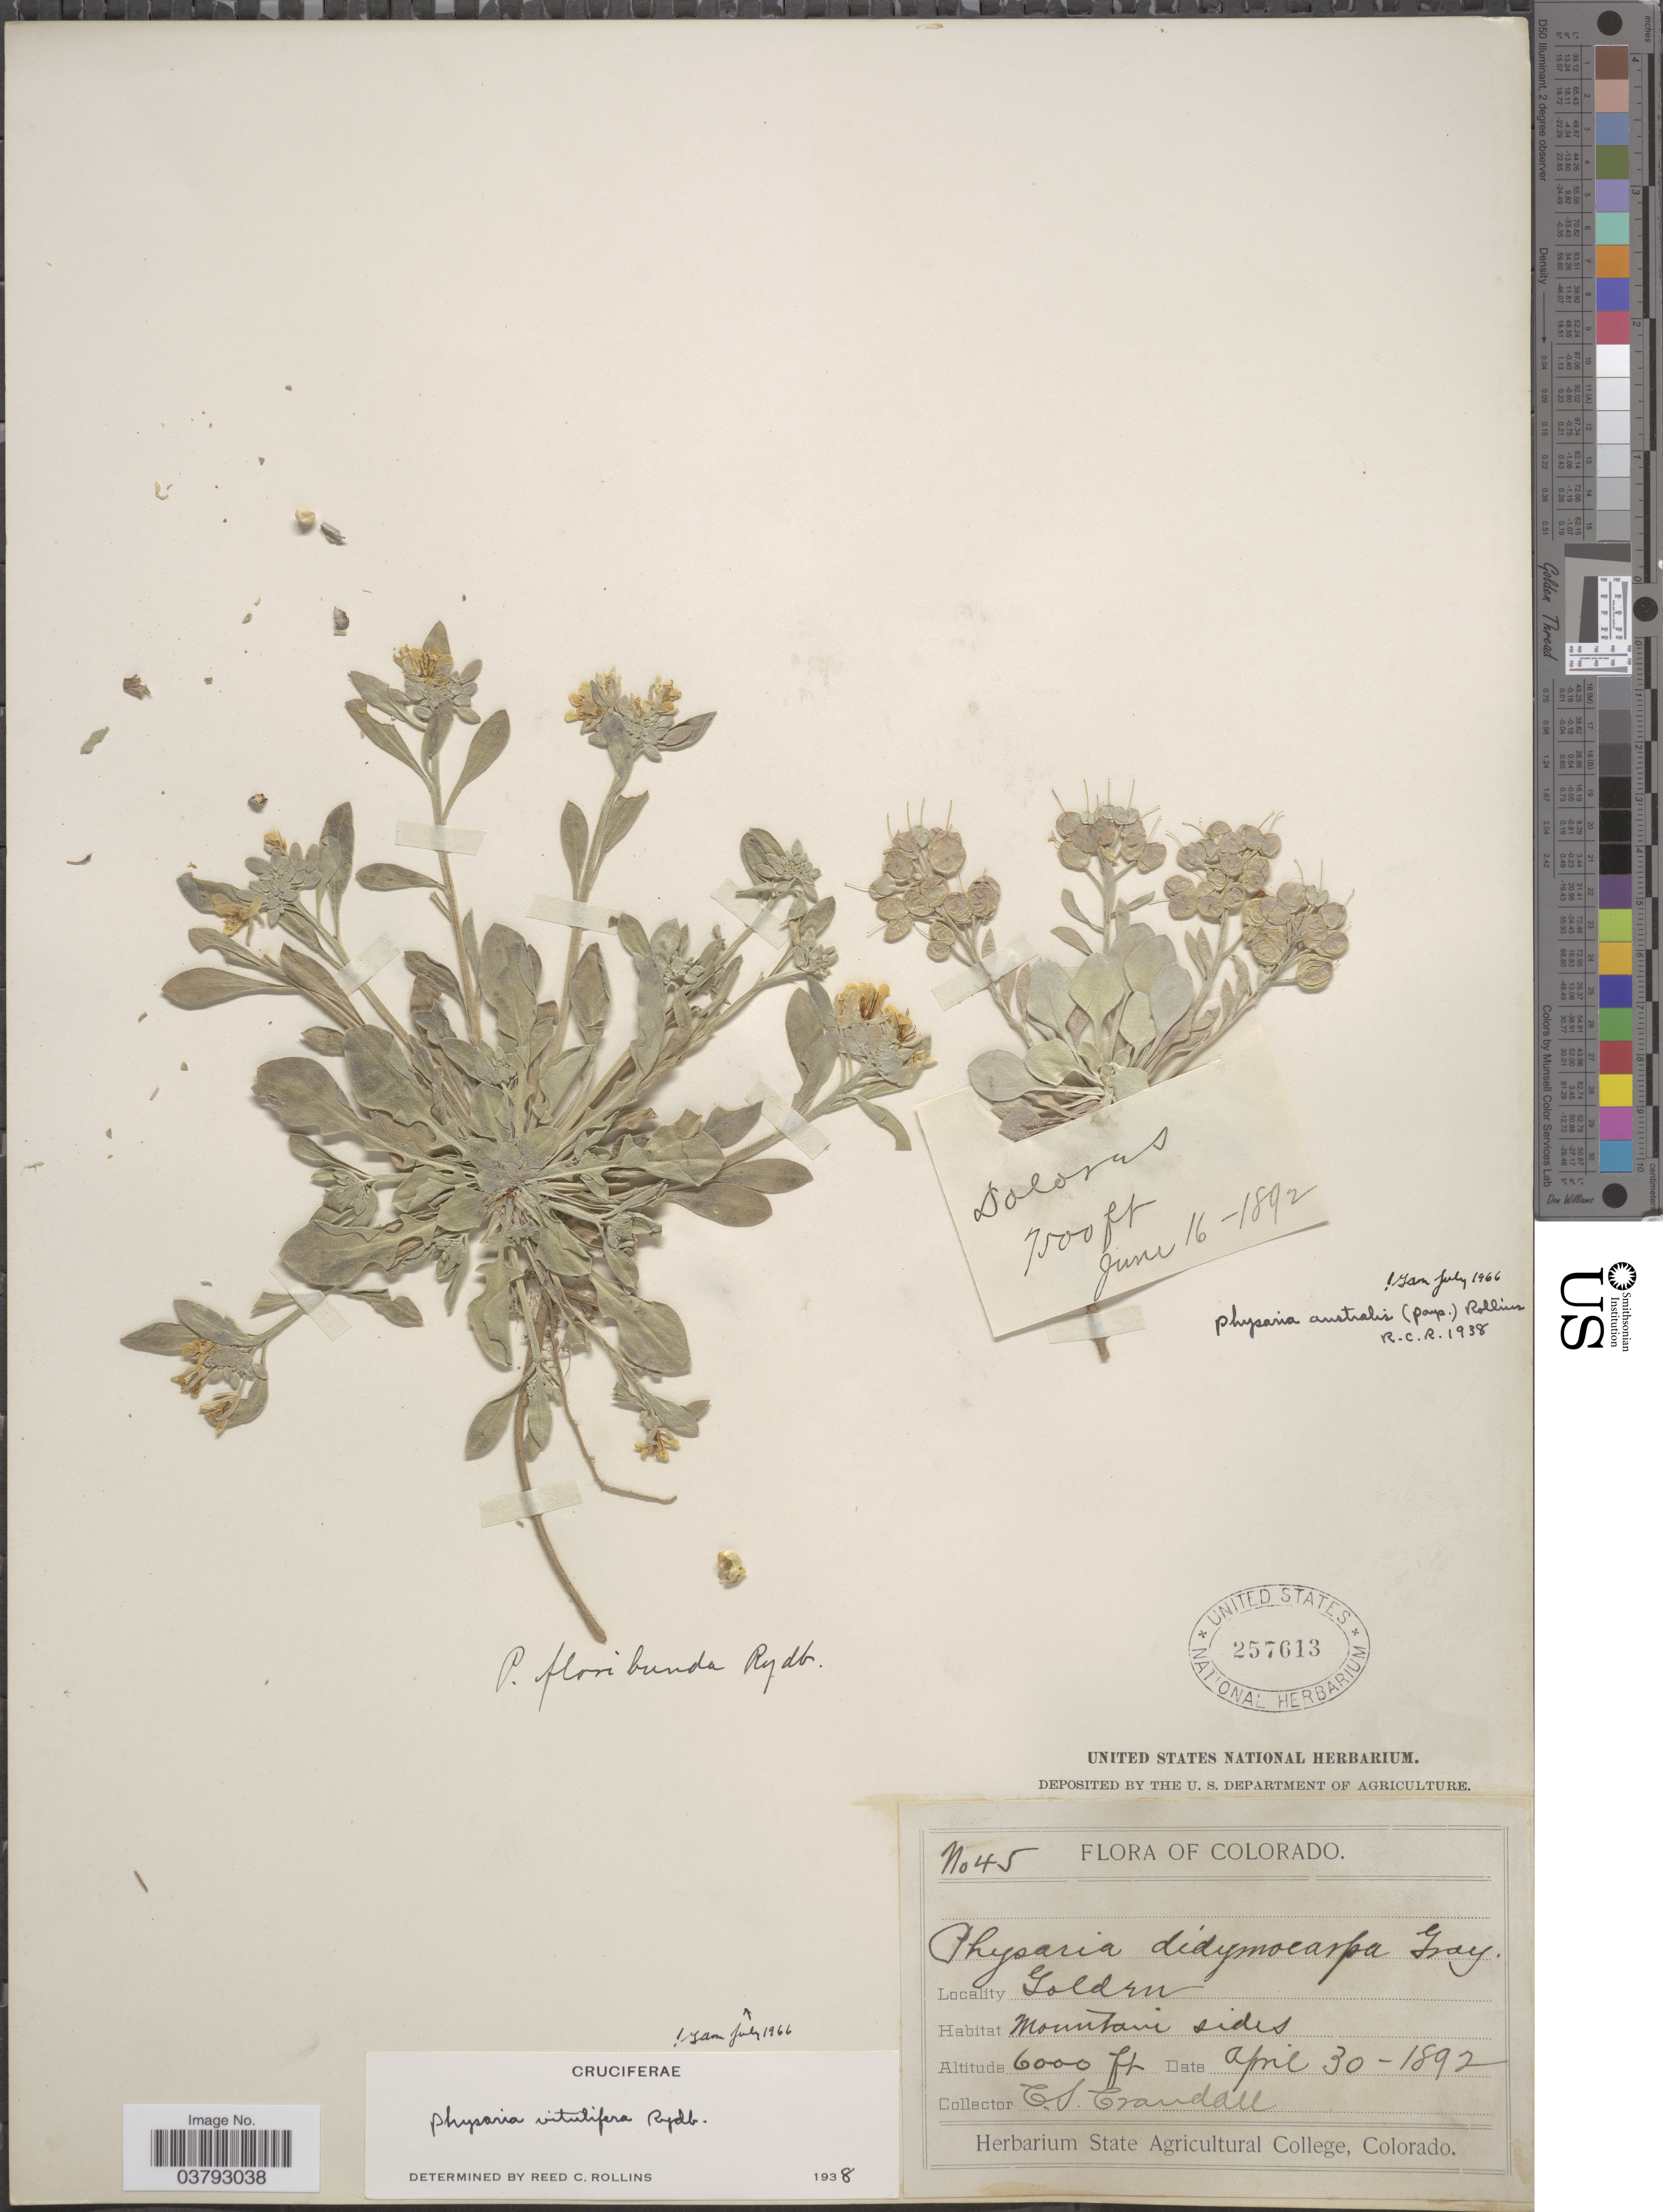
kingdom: Plantae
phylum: Tracheophyta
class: Magnoliopsida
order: Brassicales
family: Brassicaceae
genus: Physaria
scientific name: Physaria vitulifera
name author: Rydb.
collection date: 1892-06-16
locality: Dolores.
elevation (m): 2286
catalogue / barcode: US 257613-2